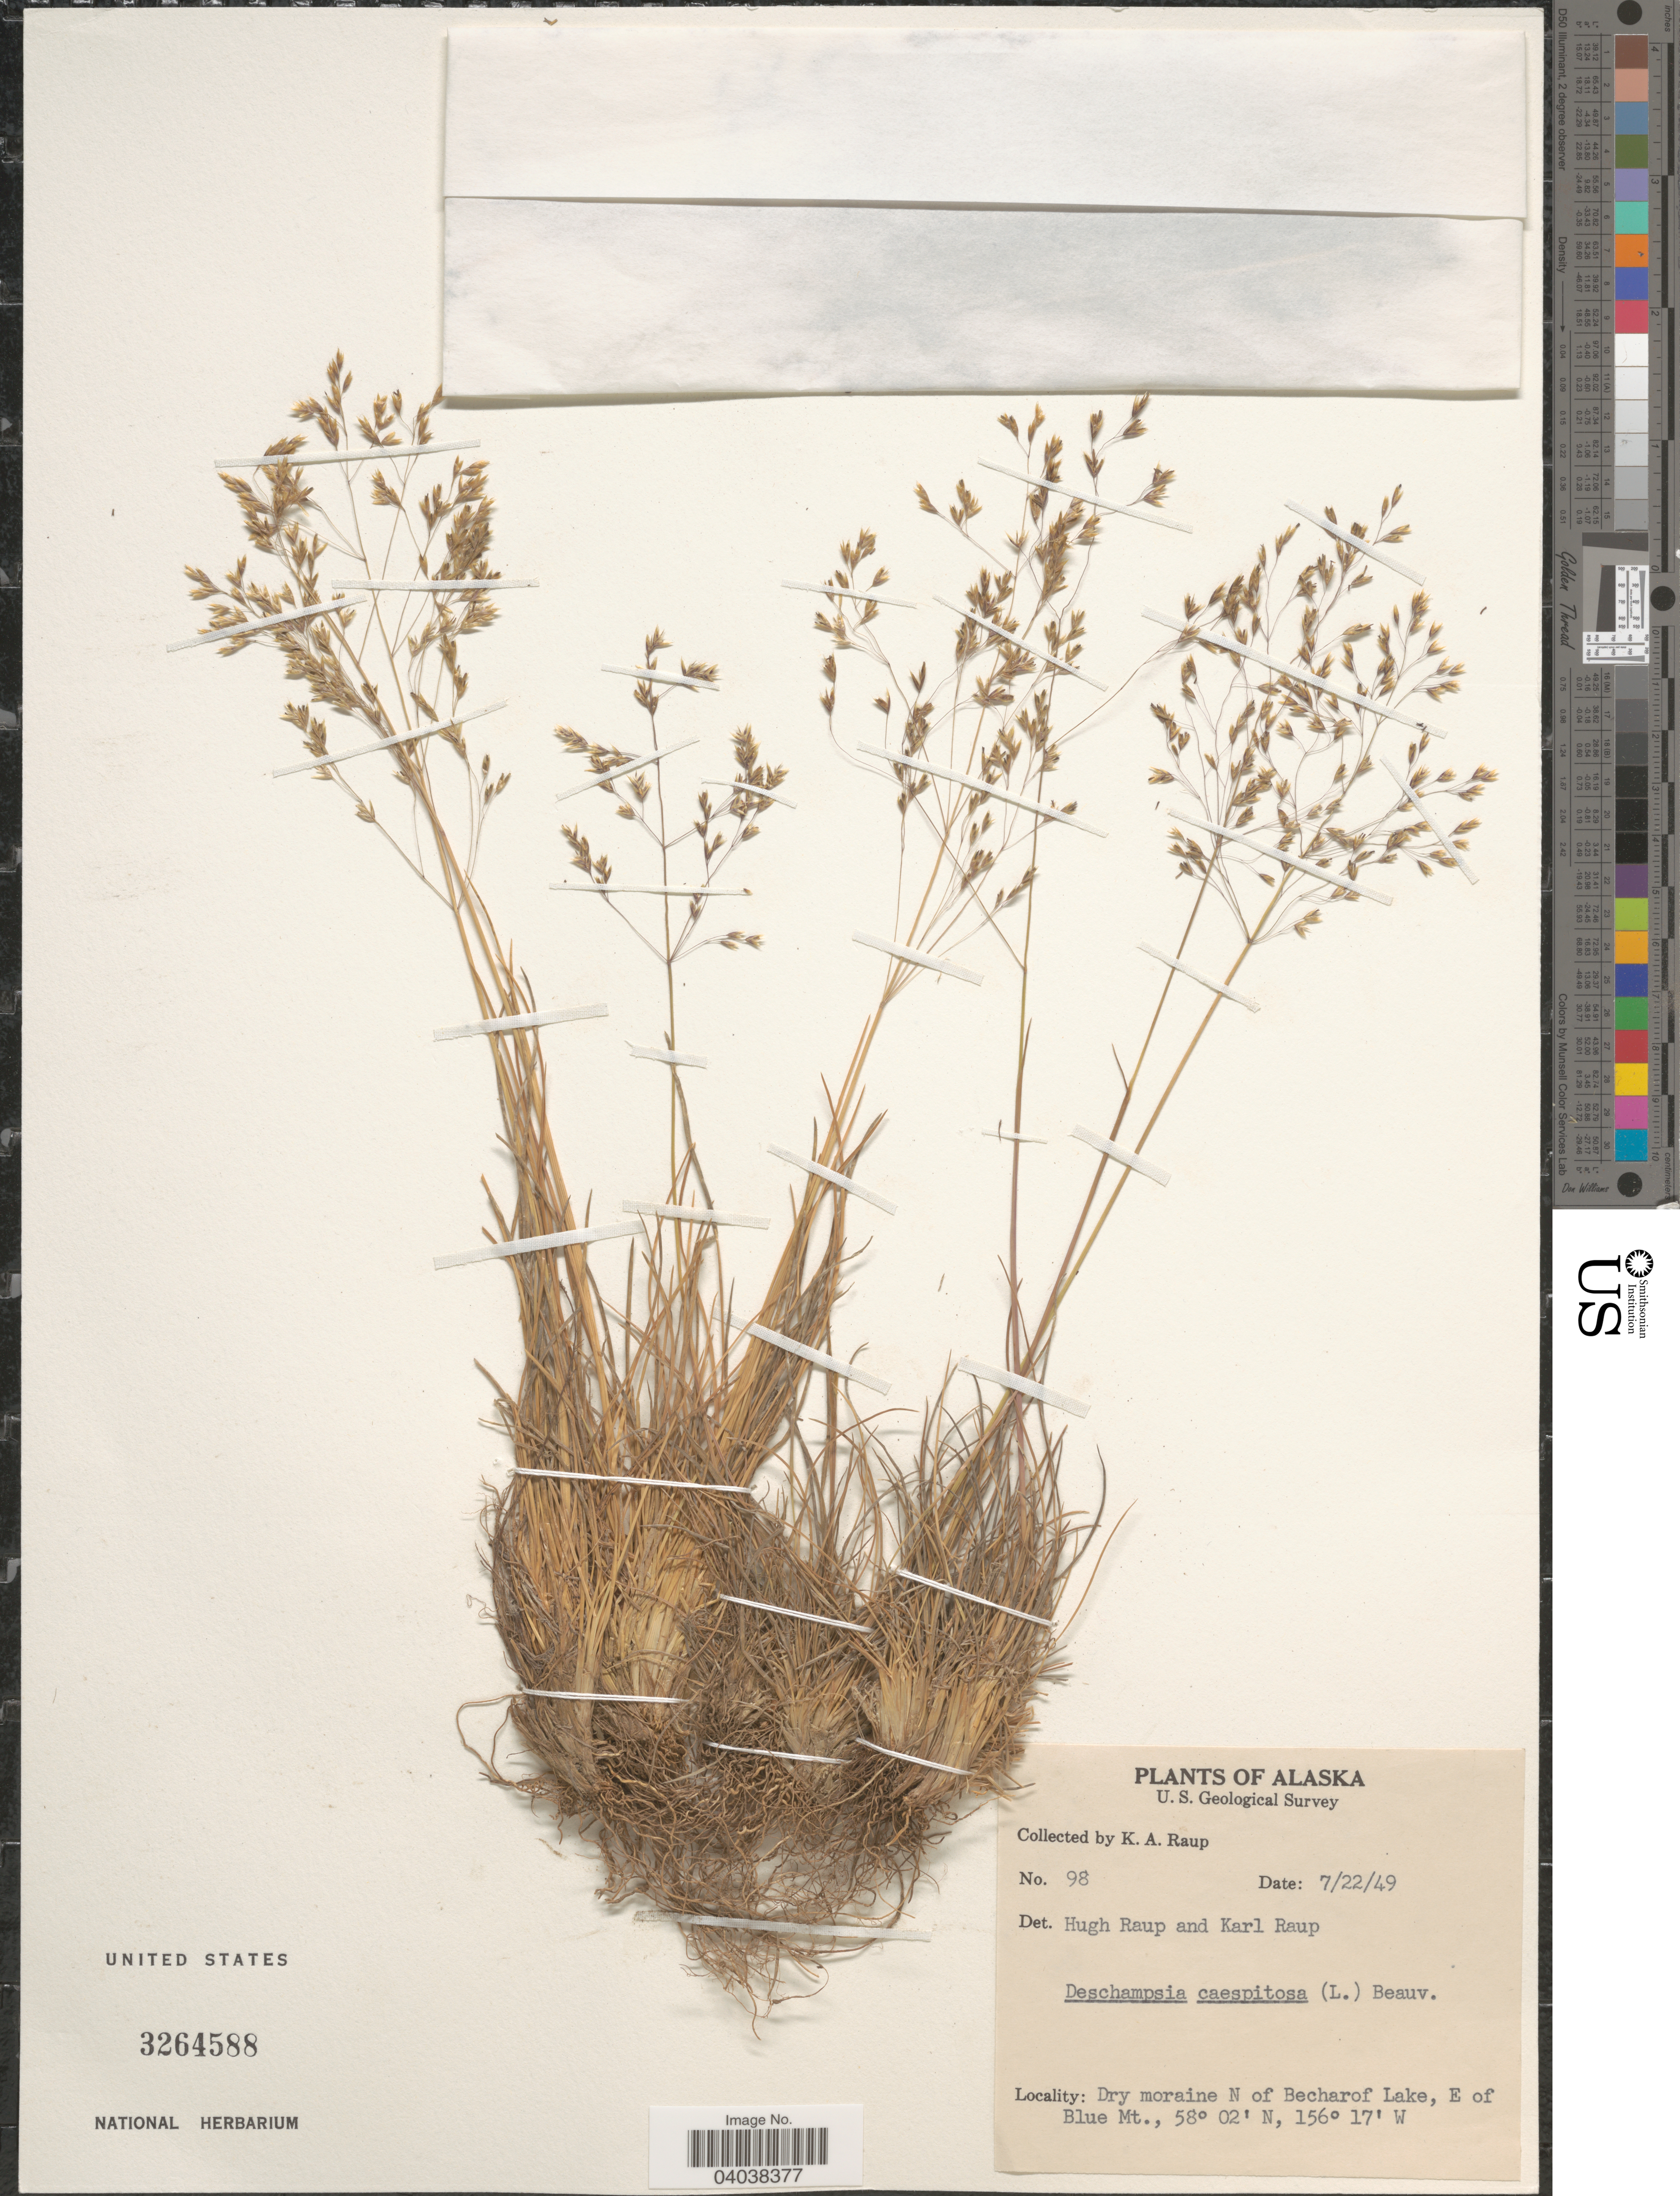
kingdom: Plantae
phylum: Tracheophyta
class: Liliopsida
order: Poales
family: Poaceae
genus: Deschampsia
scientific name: Deschampsia cespitosa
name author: (L.) P. Beauv.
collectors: K. Raup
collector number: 98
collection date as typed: Transcribed d/m/y: 22/7/49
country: United States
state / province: Alaska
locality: Dry moraine N of Bechrof Lake, E of Blue Mt.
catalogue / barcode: US 3264588